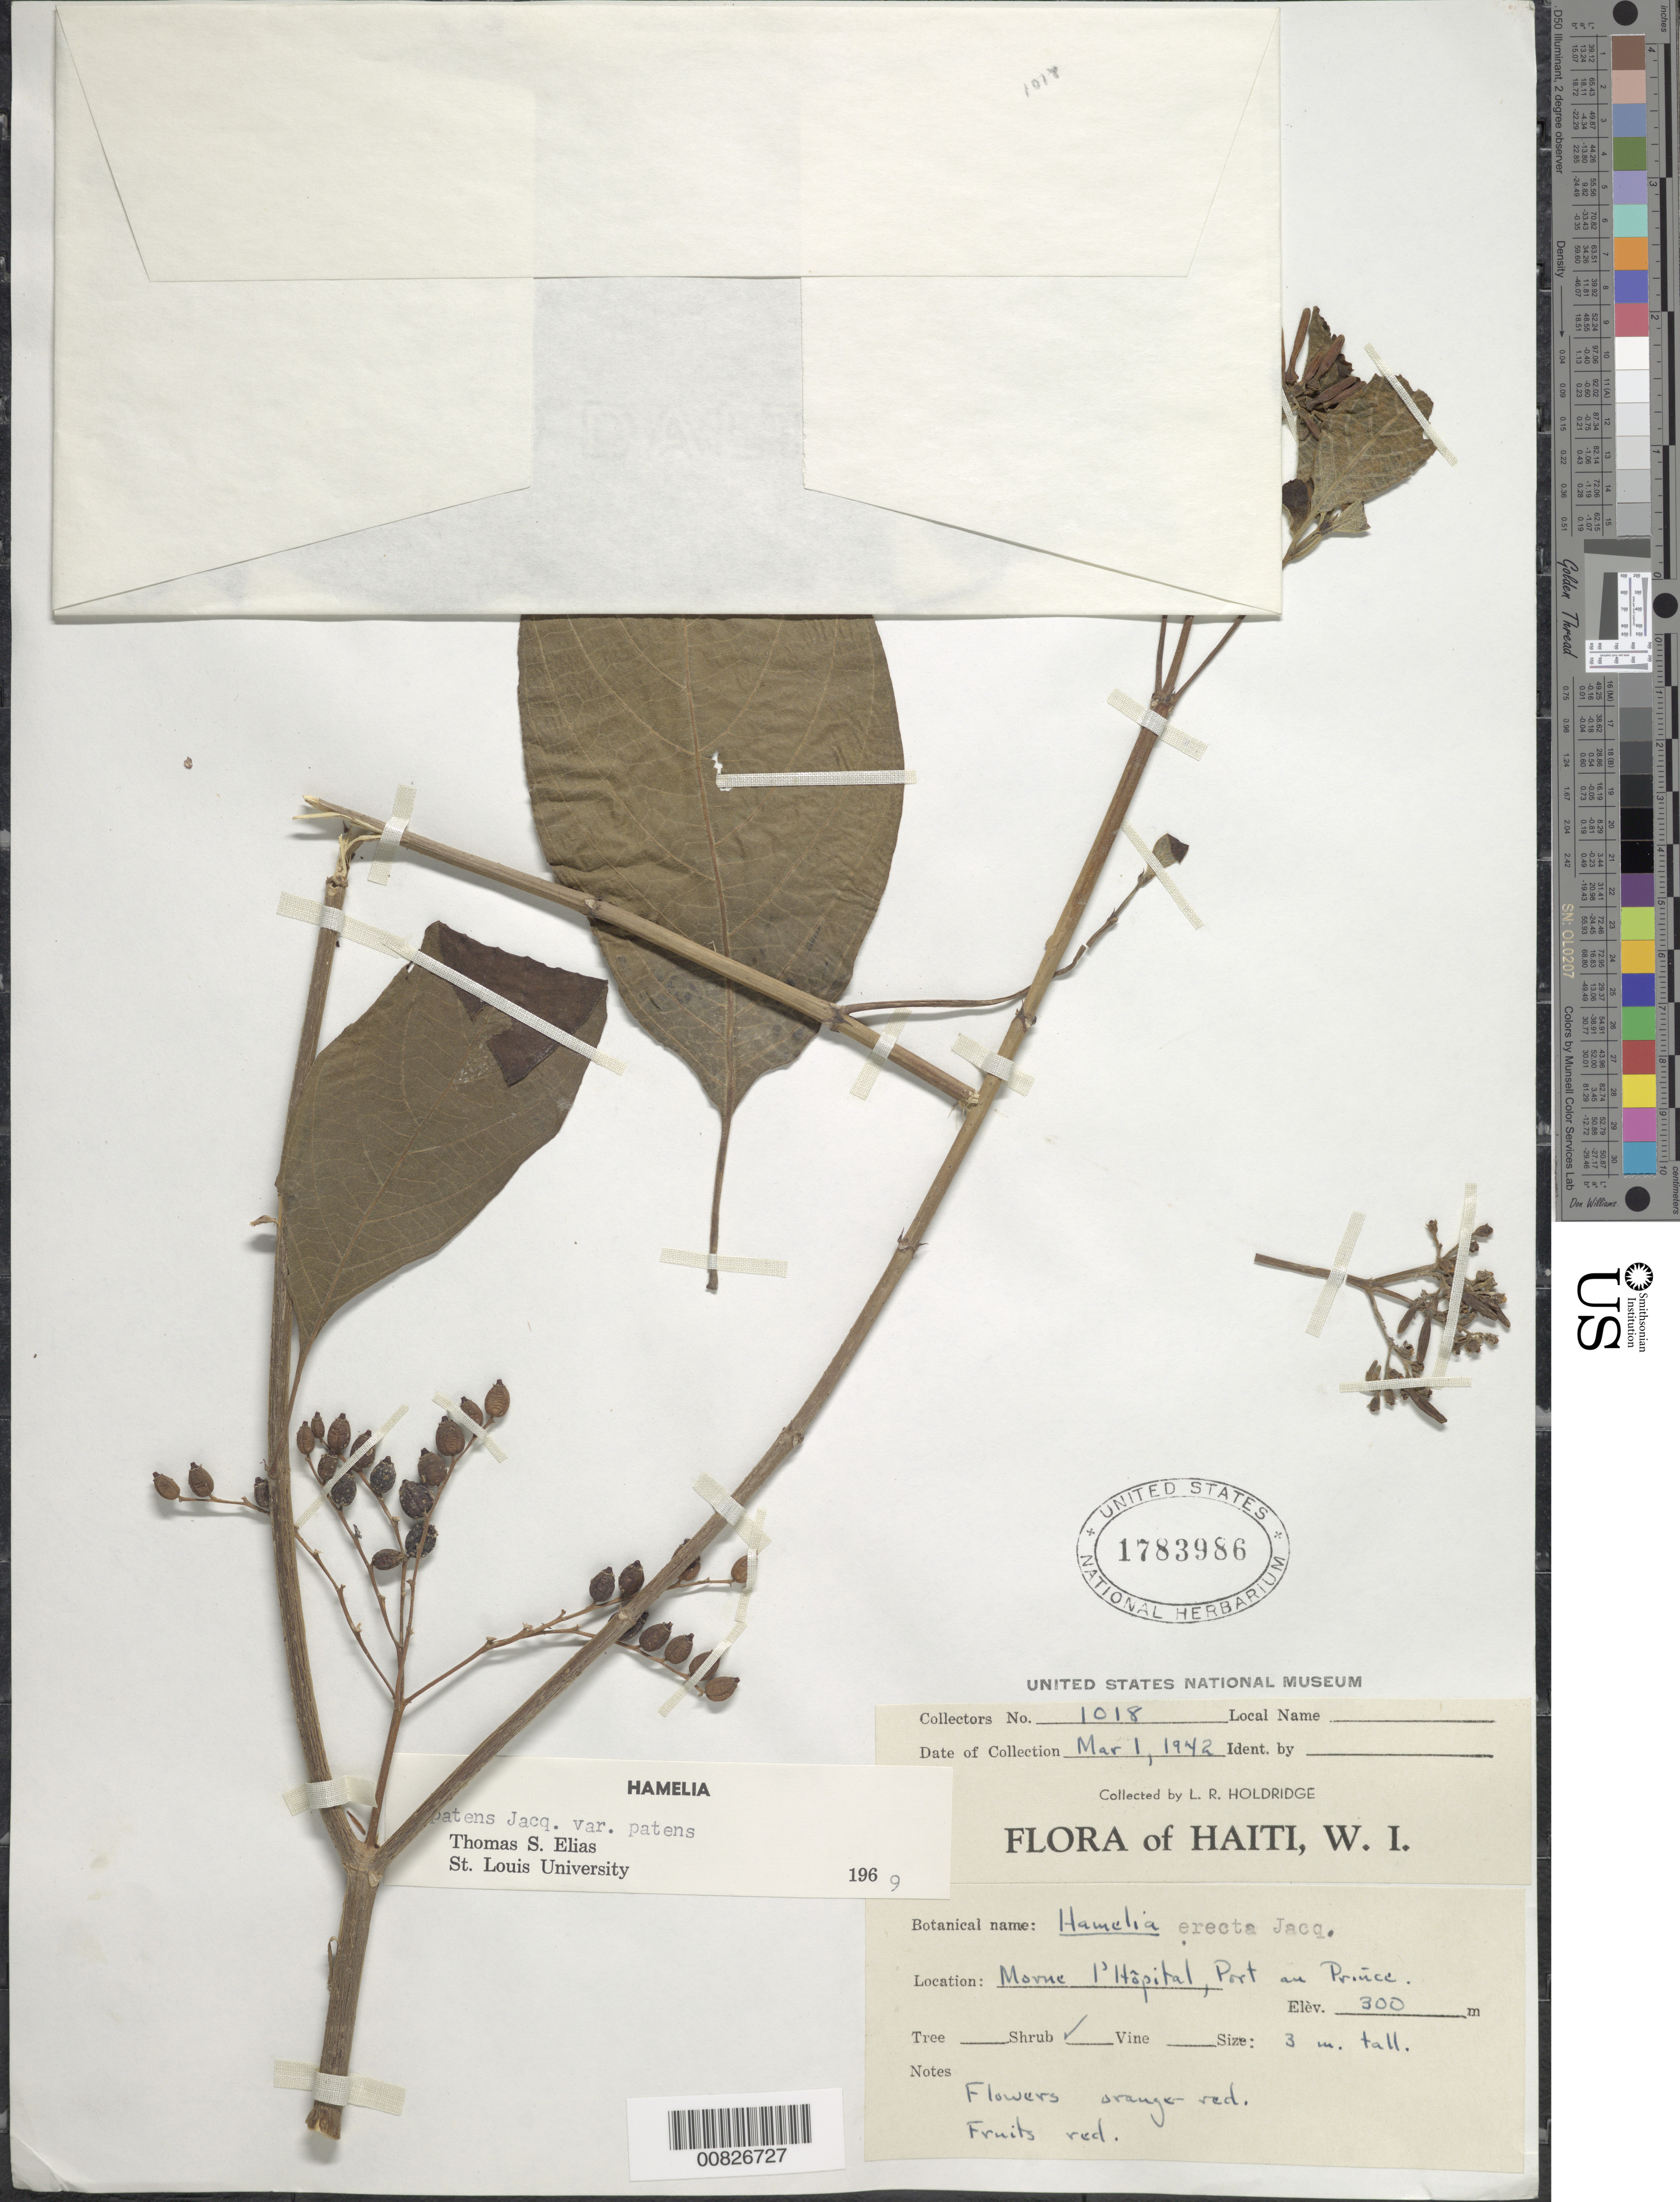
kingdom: Plantae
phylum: Tracheophyta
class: Magnoliopsida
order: Gentianales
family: Rubiaceae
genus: Hamelia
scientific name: Hamelia patens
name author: Jacq.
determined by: Elias, T. S.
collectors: L. Holdridge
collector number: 1018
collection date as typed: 01 Mar 1942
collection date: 1942-03-01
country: Haiti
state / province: Ouest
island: Hispaniola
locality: Port au Prince, Morne l'Hôpital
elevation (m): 300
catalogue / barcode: US 1783986